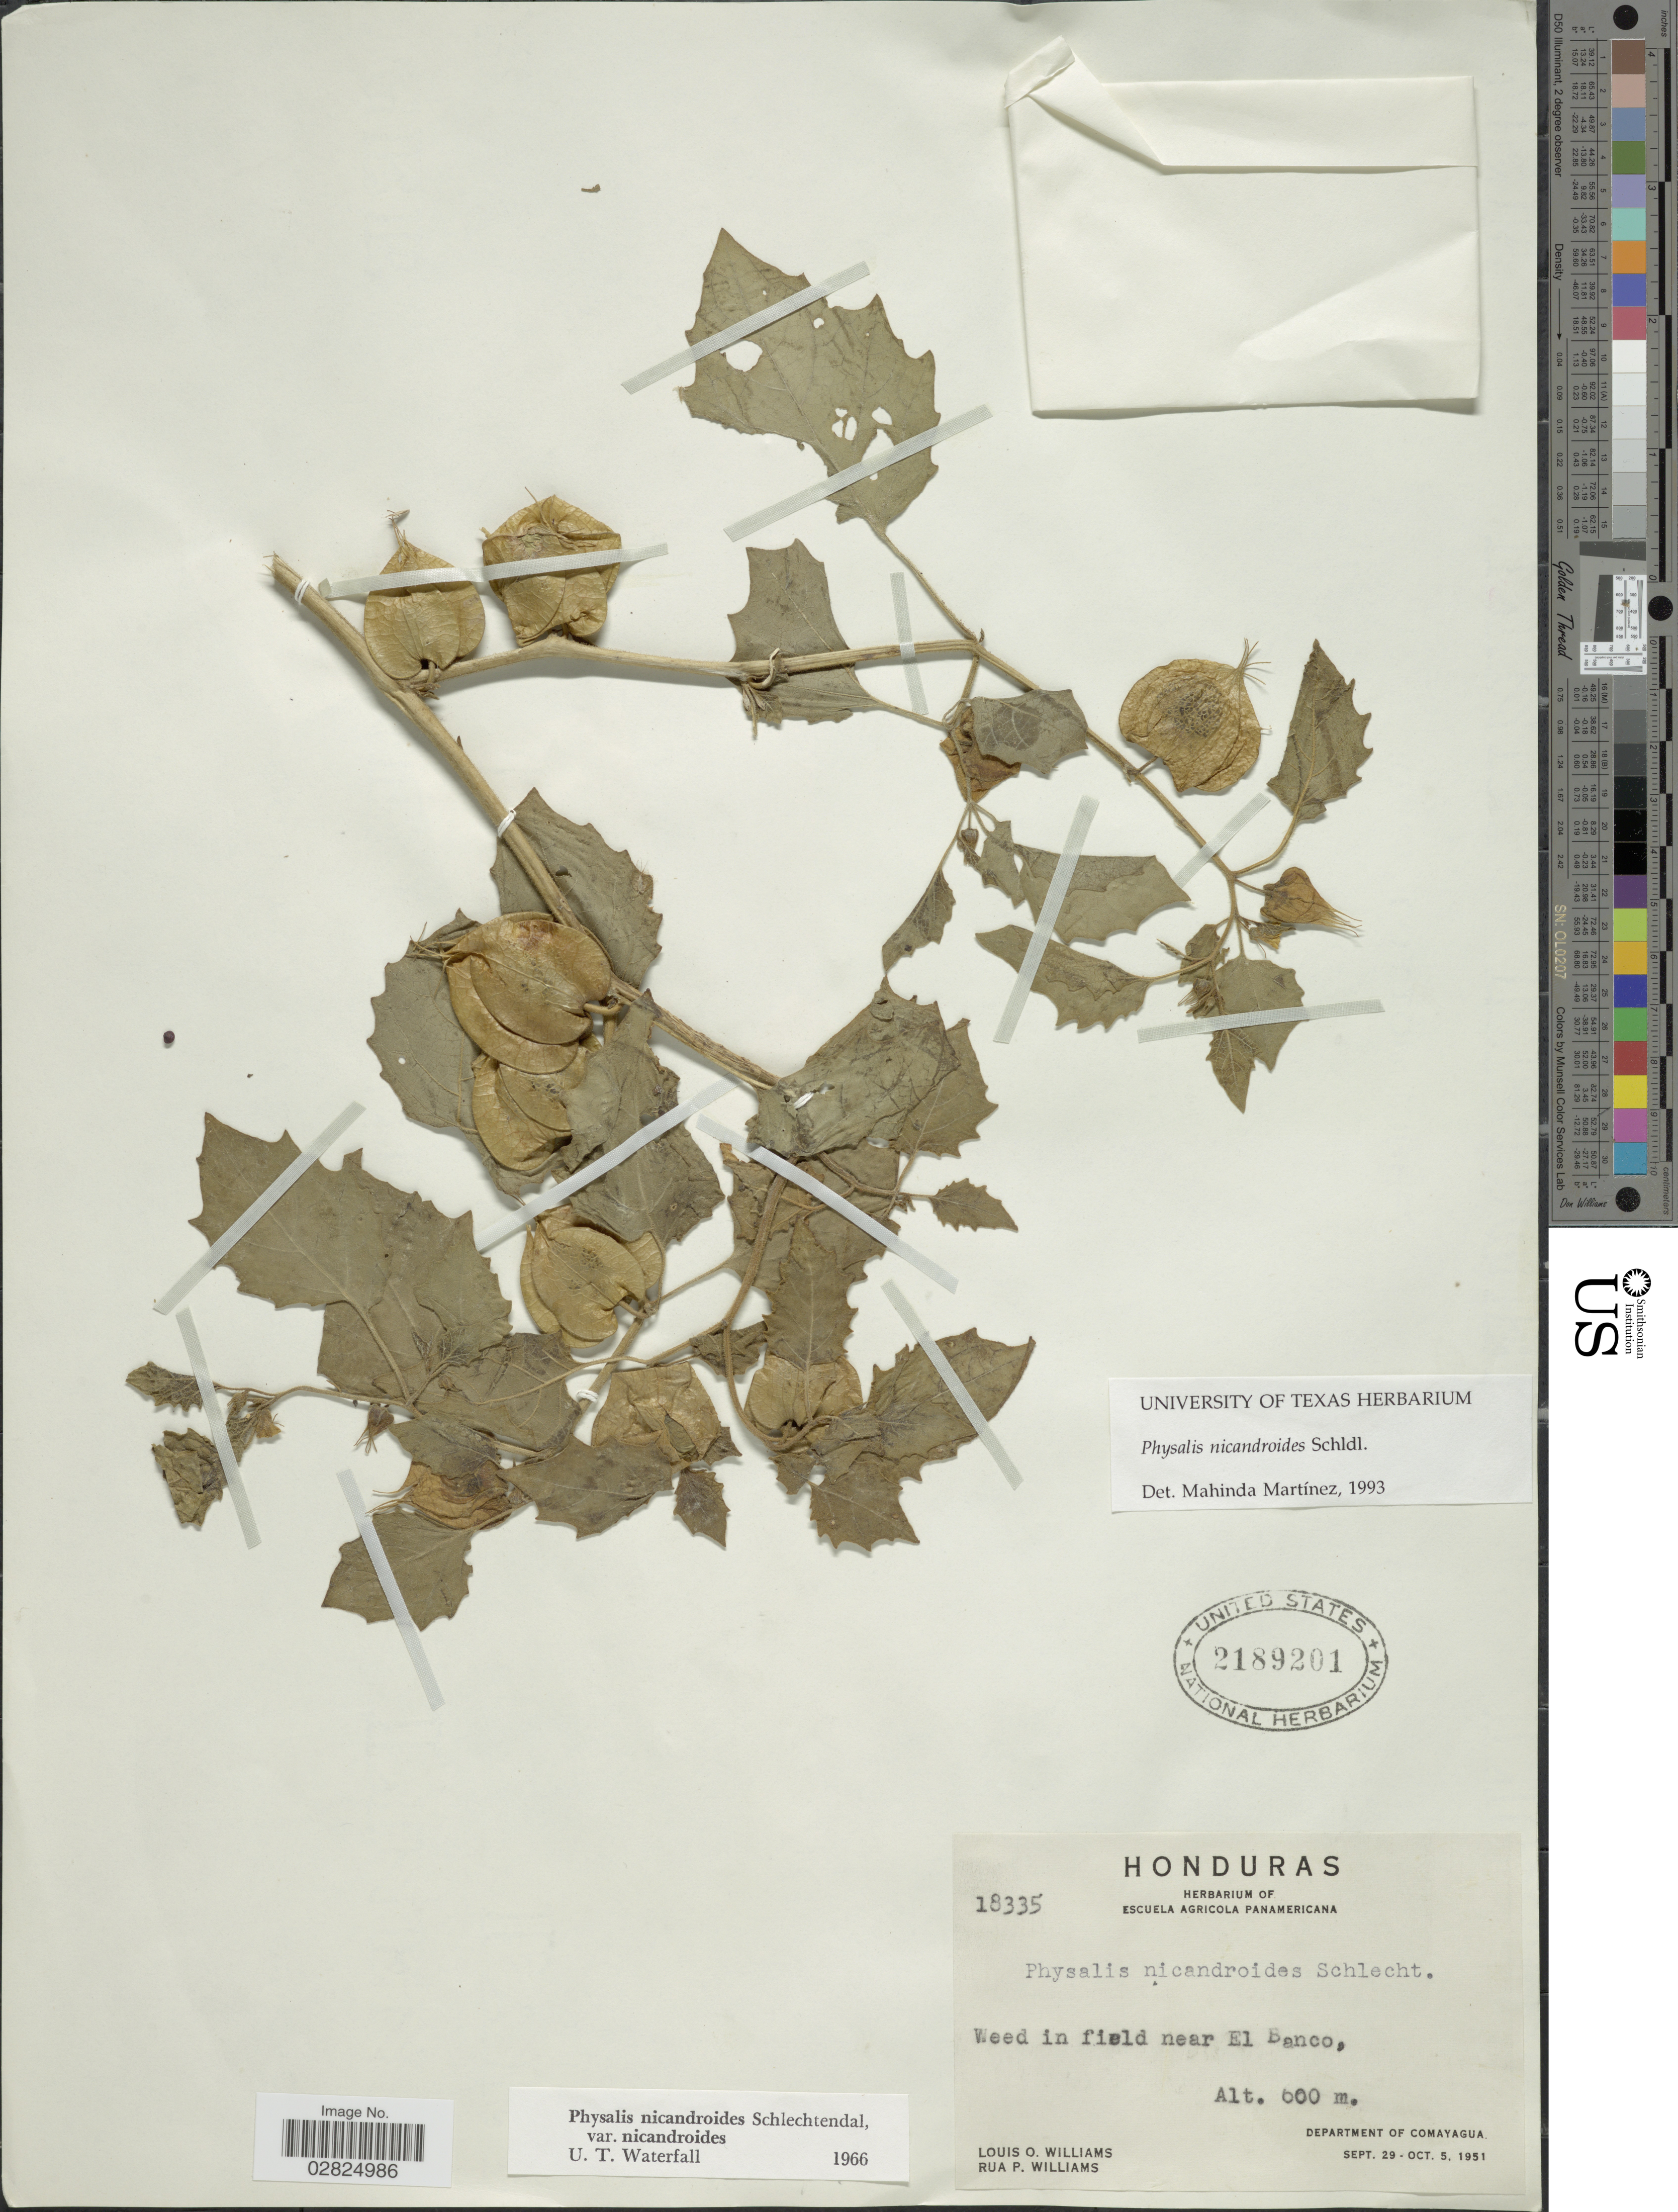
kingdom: Plantae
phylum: Tracheophyta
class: Magnoliopsida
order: Solanales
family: Solanaceae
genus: Physalis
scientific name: Physalis nicandroides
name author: Schltdl.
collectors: L. O. Williams & R. P. Williams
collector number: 18335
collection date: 1951-09-29/1951-10-05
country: Honduras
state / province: Comayagua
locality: Weed in field near El Banco. Department of Comayagua.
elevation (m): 600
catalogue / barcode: US 2189201